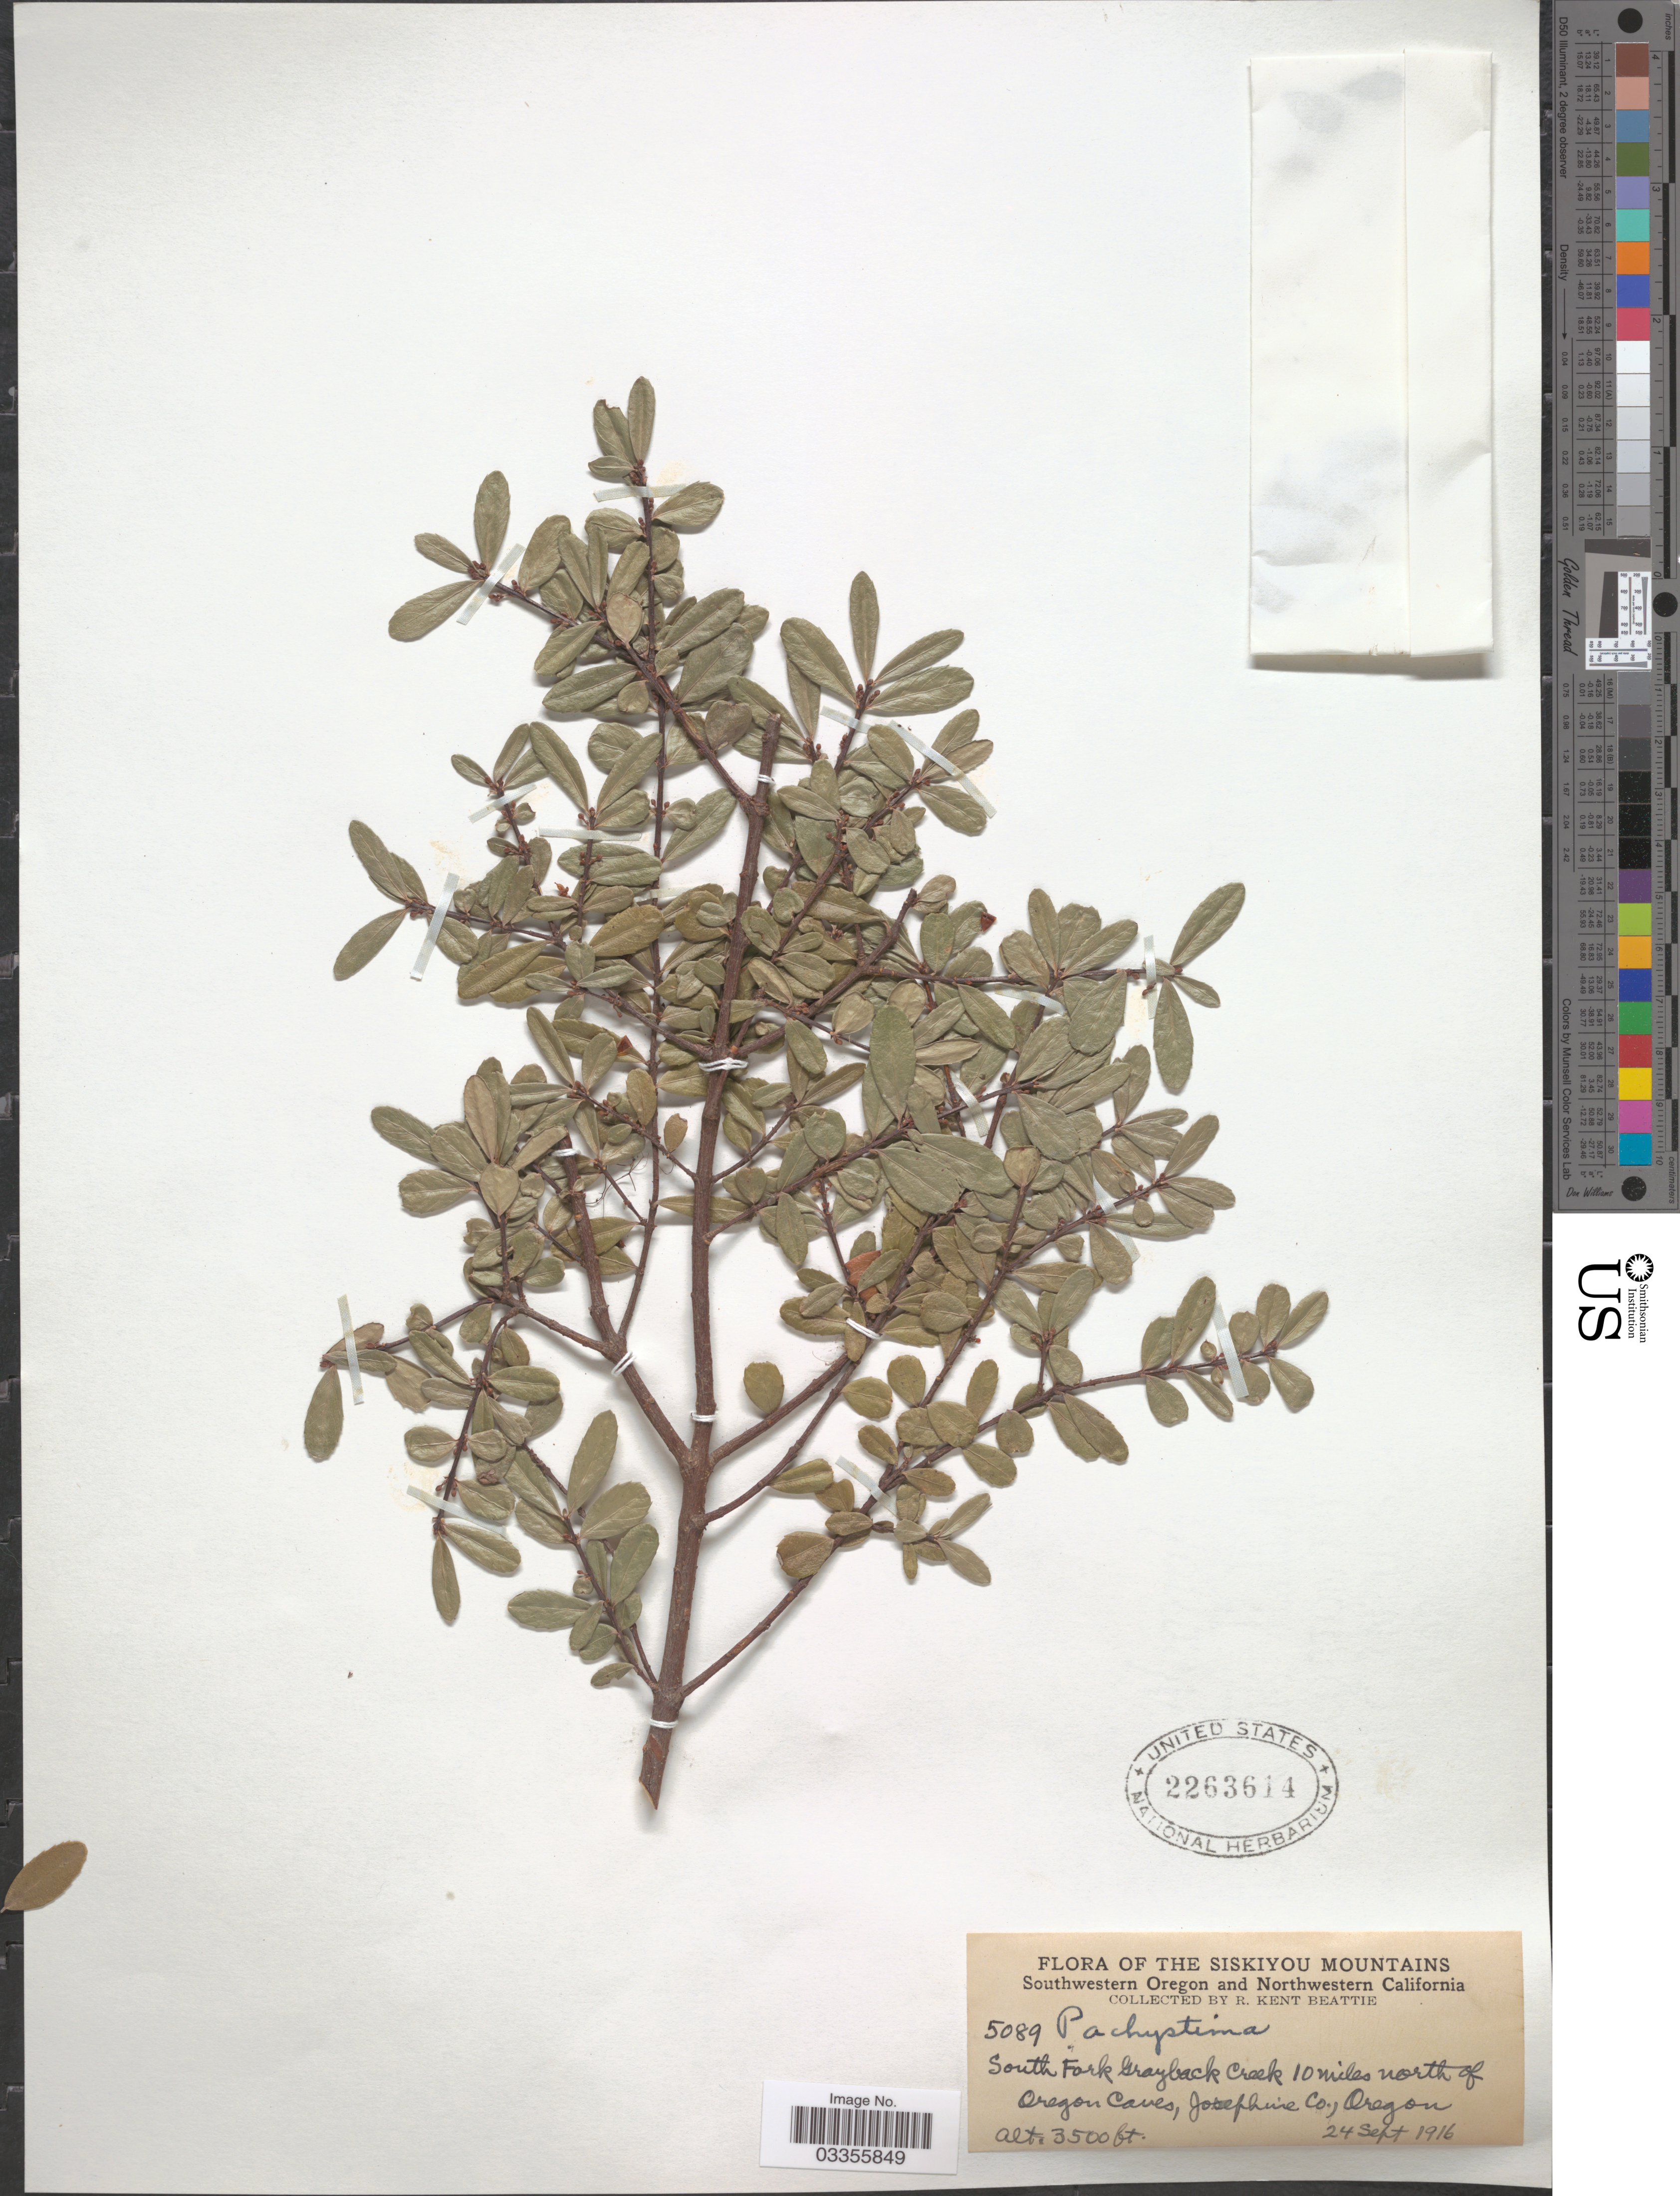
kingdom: Plantae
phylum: Tracheophyta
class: Magnoliopsida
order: Celastrales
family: Celastraceae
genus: Paxistima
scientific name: Paxistima myrsinites subsp. myrsinites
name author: (Pursh) Raf.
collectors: R. K. Beattie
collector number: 5089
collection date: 1916-09-24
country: United States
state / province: Oregon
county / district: Josephine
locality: The Siskiyou Mountains. Southwestern Oregon. South Fork Grayback Creek 10 miles north of Oregon Caves, Josephine Co.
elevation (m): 1067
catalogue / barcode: US 2263614